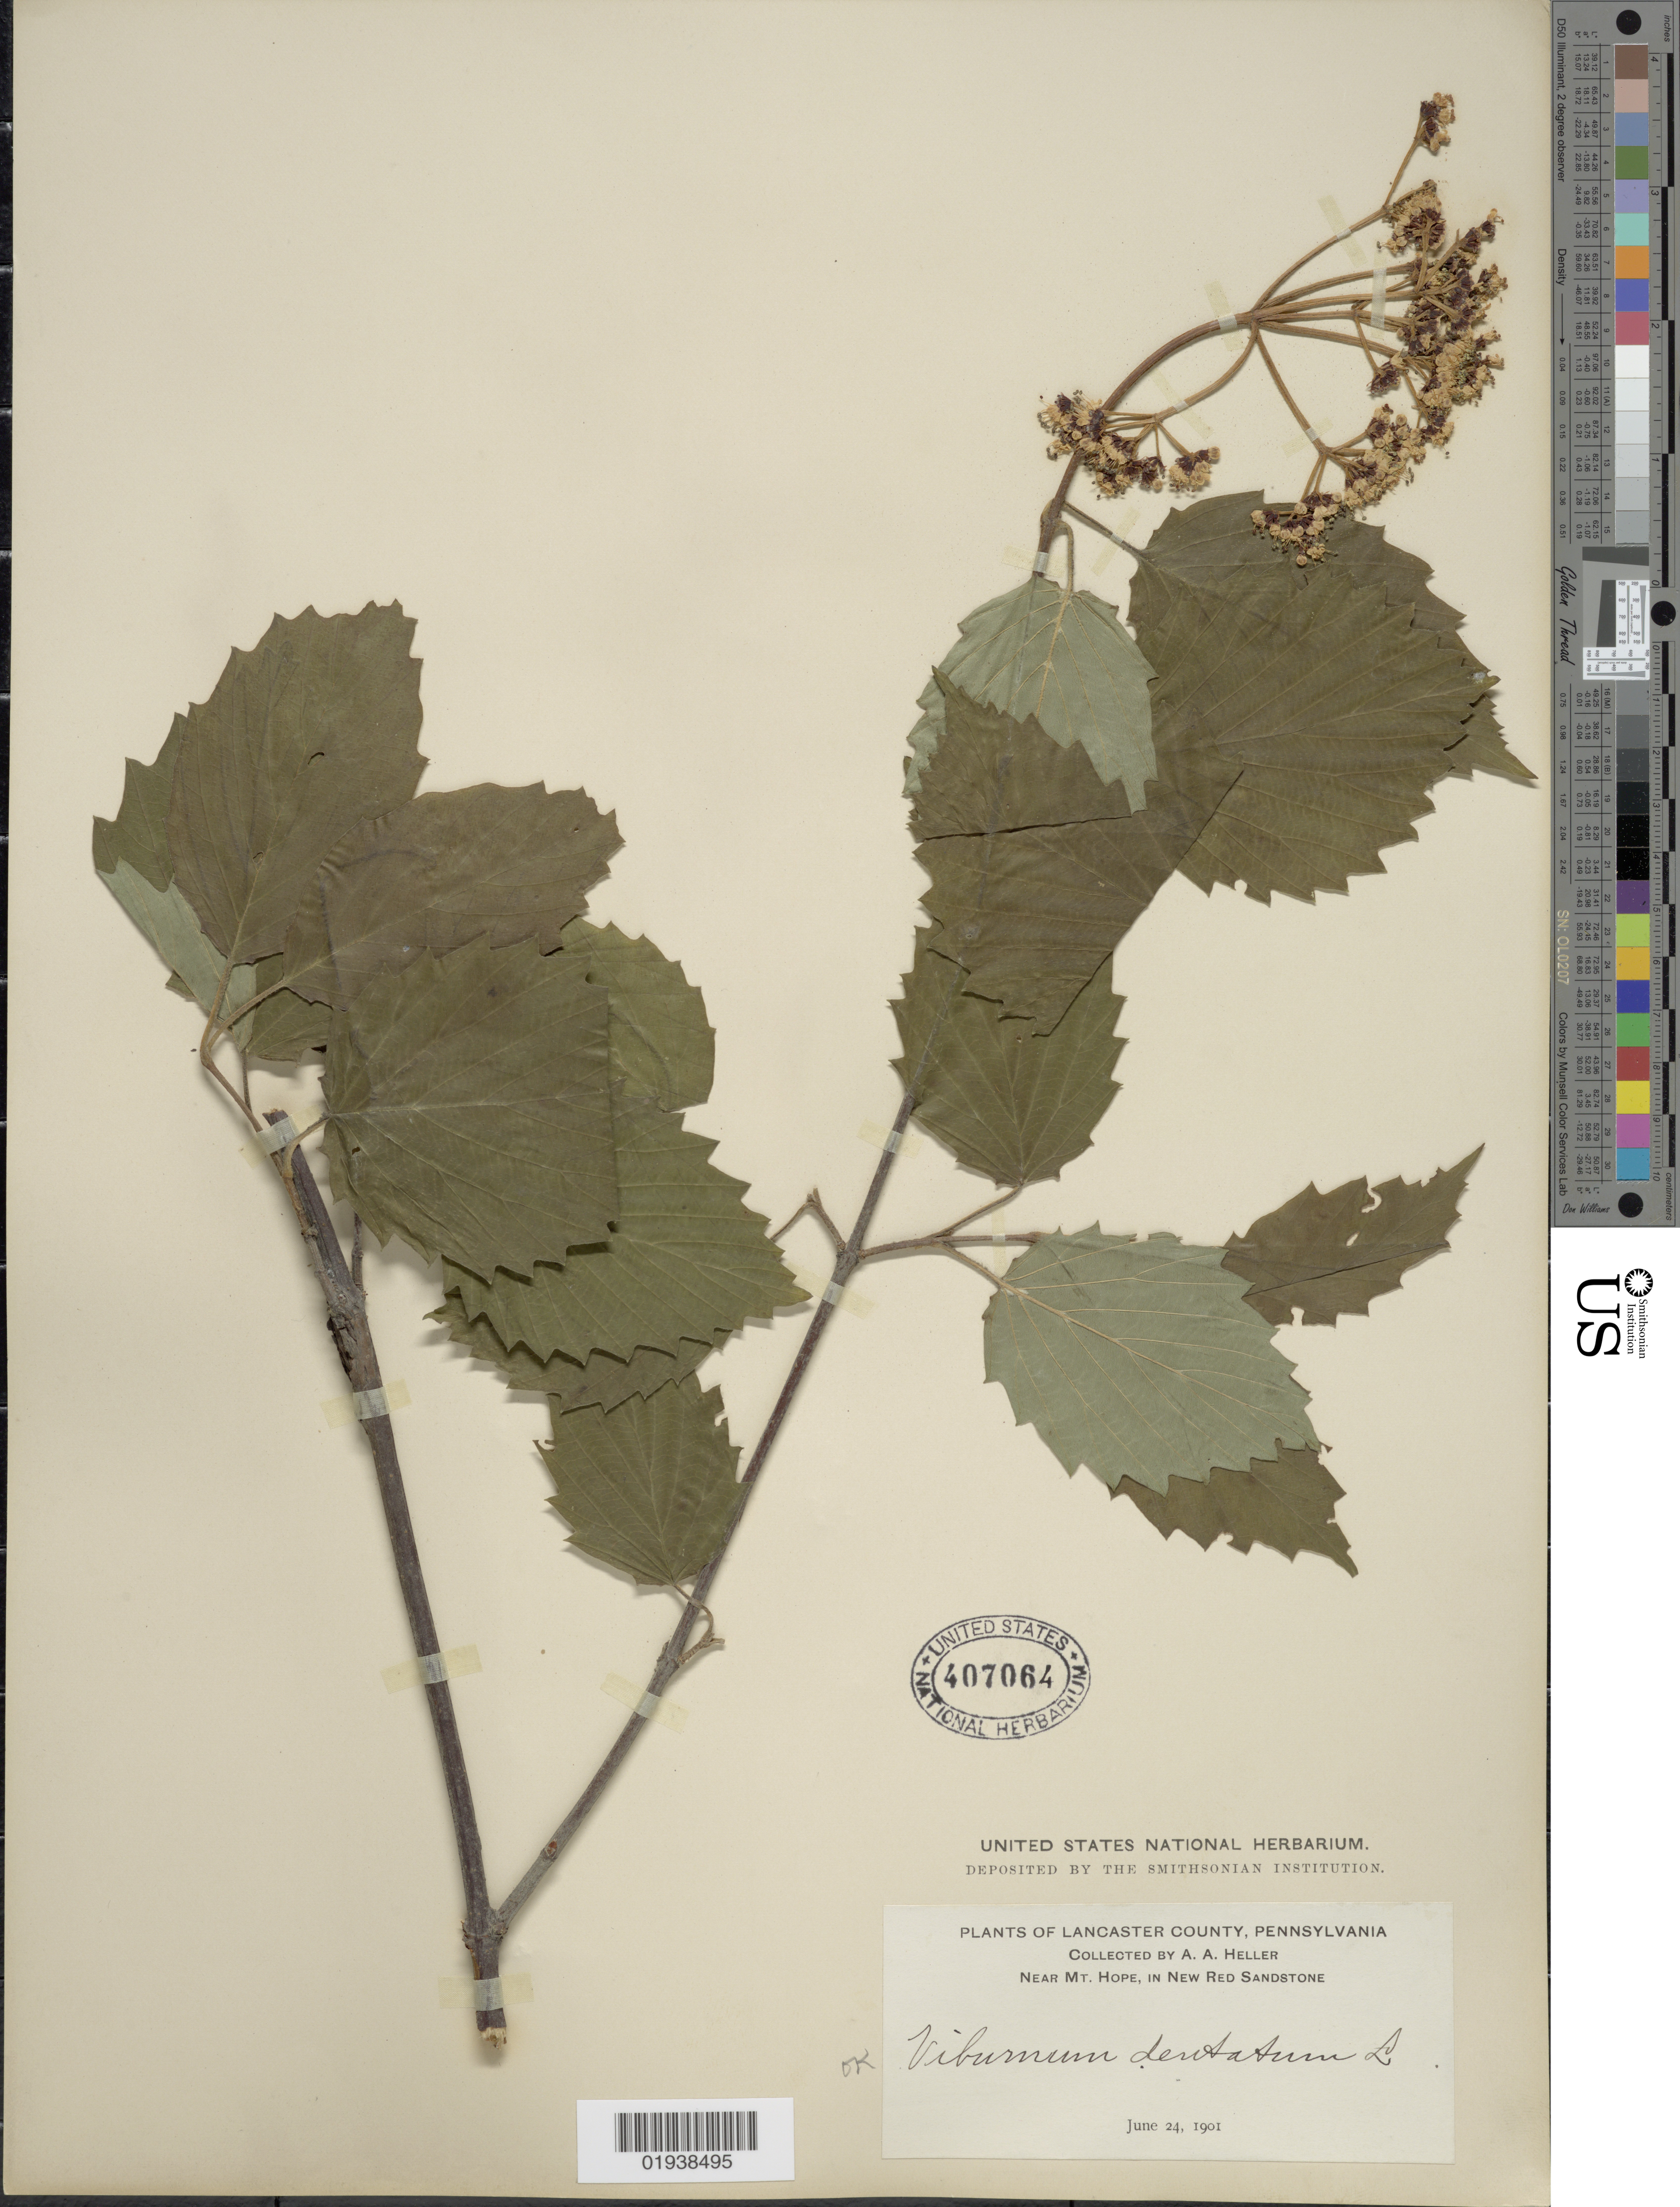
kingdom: Plantae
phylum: Tracheophyta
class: Magnoliopsida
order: Dipsacales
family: Viburnaceae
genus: Viburnum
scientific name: Viburnum dentatum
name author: L.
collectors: A. A. Heller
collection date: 1901-06-24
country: United States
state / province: Pennsylvania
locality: Lancaster County, Near Mt. Hope, in New Red Sandstone.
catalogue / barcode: US 407064